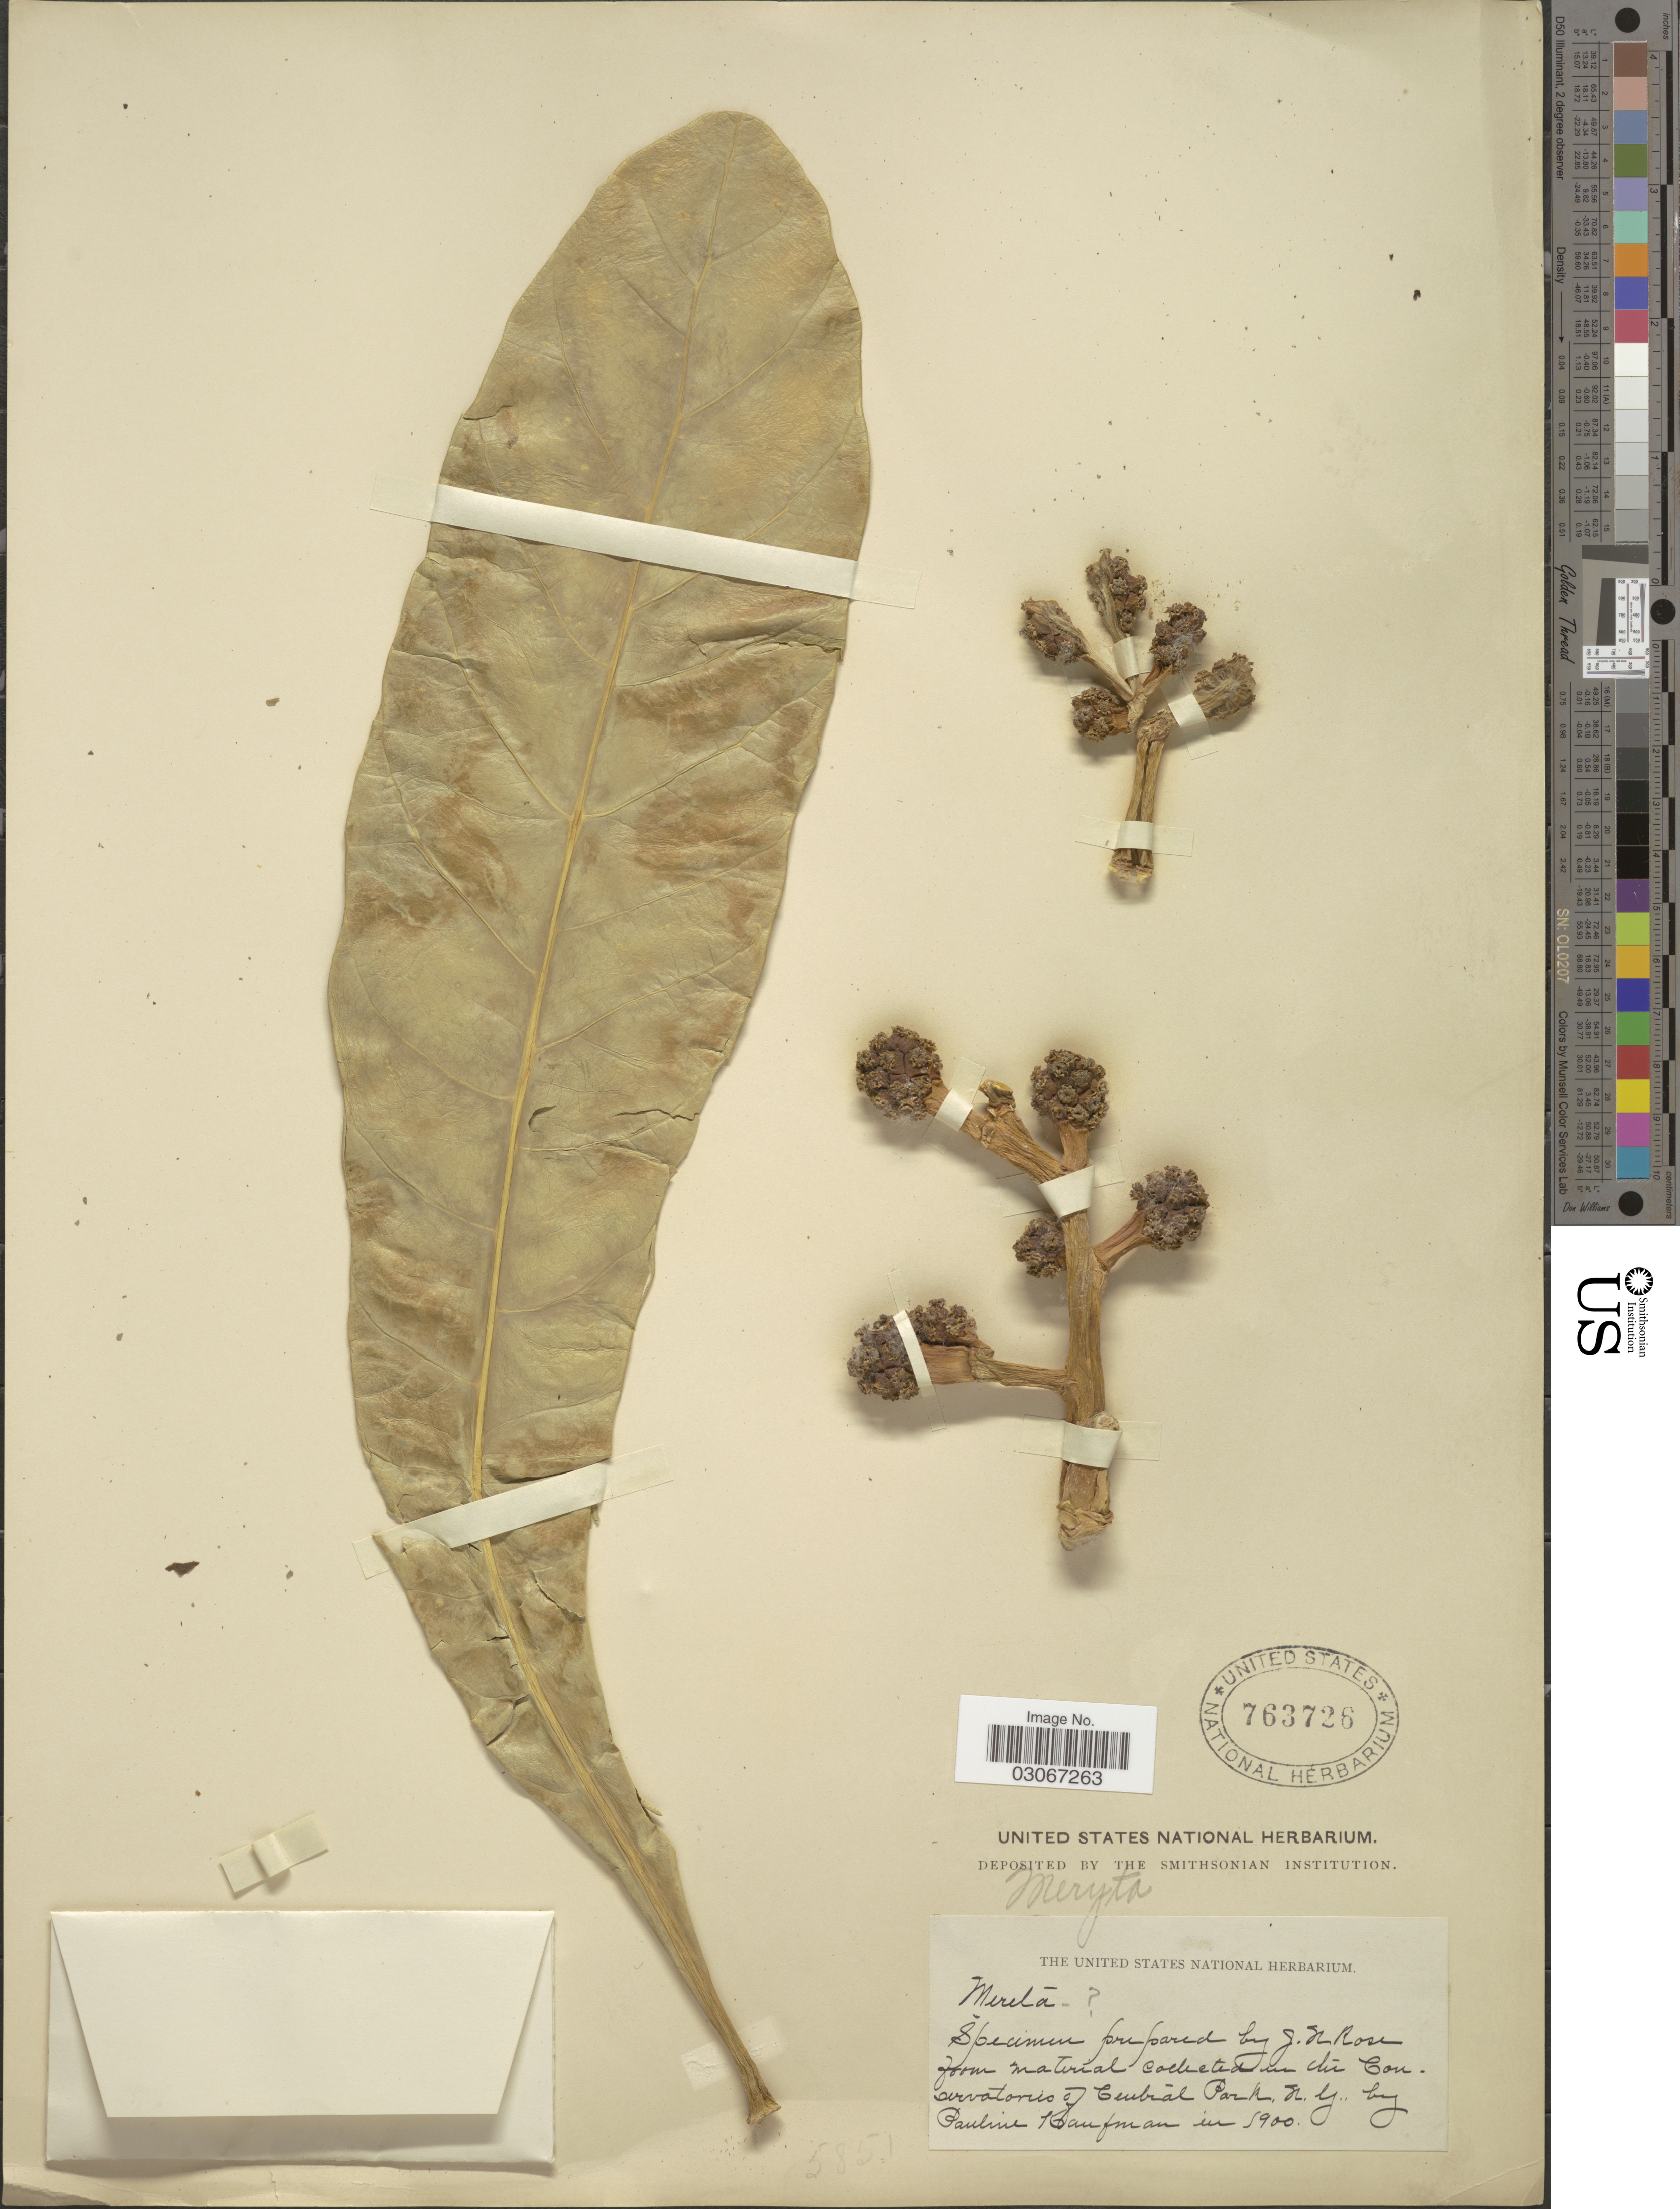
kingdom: Plantae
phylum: Tracheophyta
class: Magnoliopsida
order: Apiales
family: Araliaceae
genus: Meryta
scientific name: Meryta sp.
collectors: P. Kaufman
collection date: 1900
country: United States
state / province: New York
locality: Servatories of Central Park, N.Y.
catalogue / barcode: US 763726